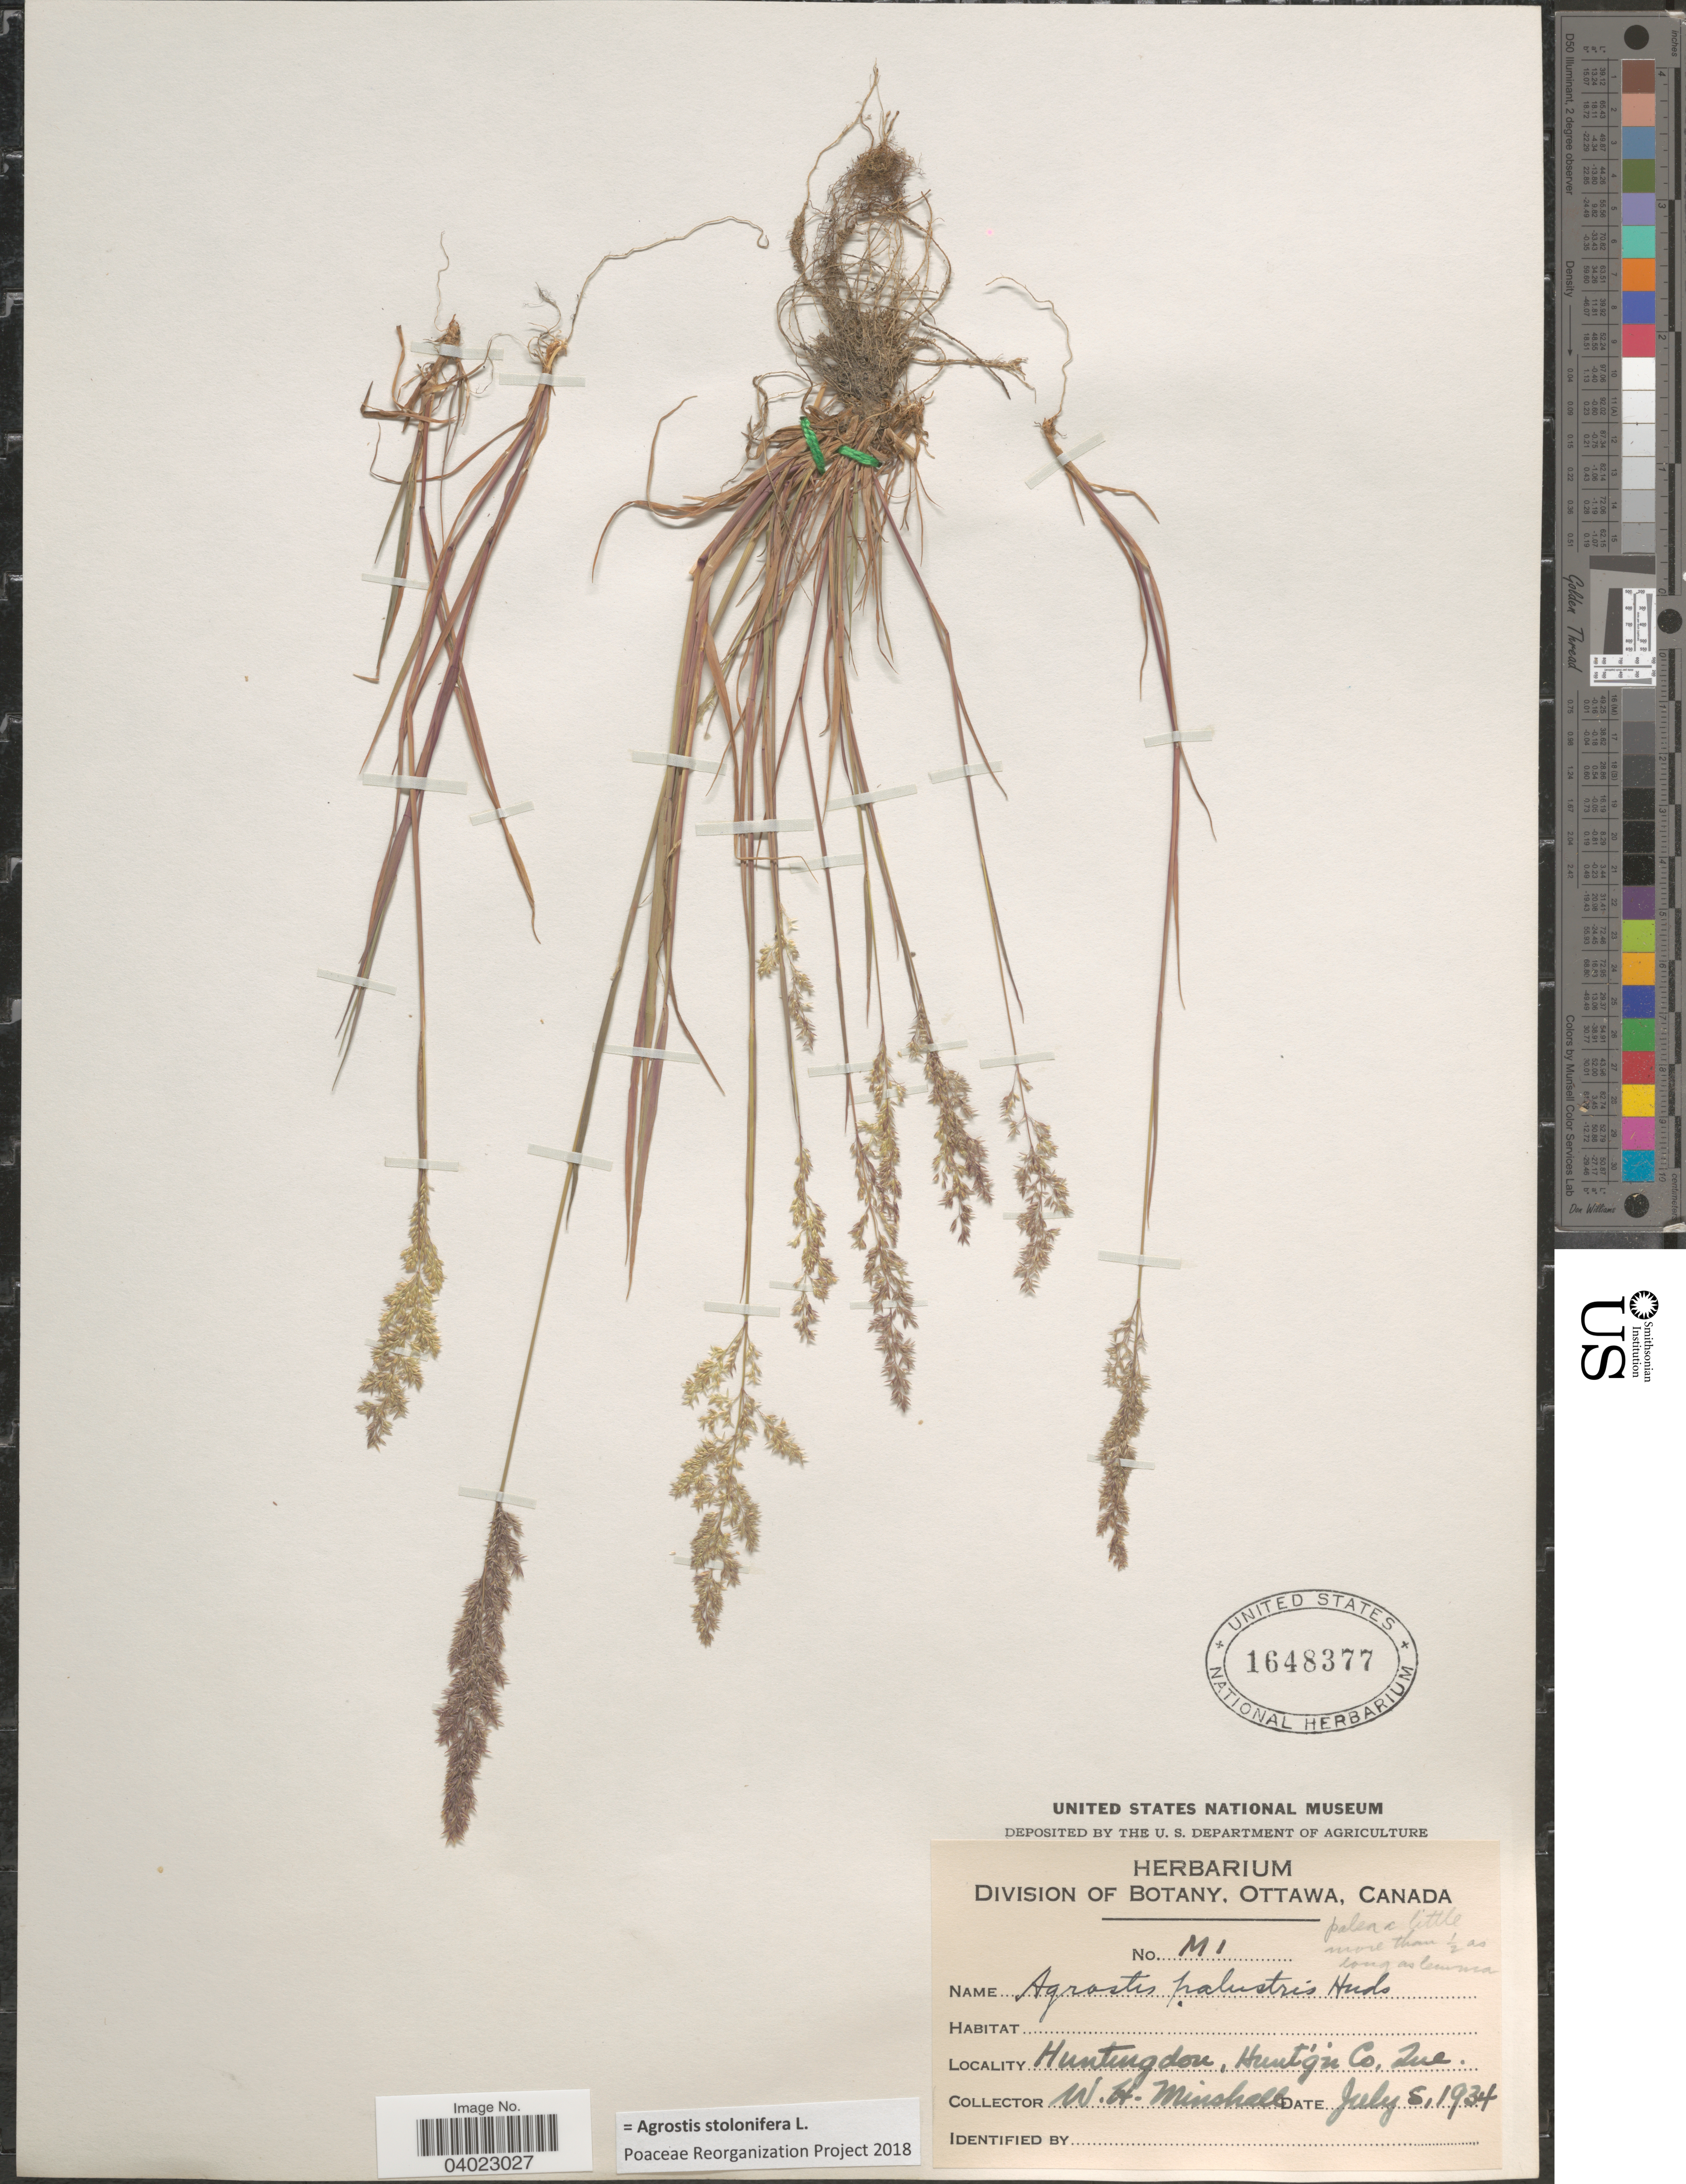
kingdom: Plantae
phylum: Tracheophyta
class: Liliopsida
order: Poales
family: Poaceae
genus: Agrostis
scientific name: Agrostis stolonifera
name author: L.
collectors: W. Minshall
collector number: M1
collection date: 1934-07-05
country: Canada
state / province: Quebec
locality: Huntingdon, Hunt'g'n Co.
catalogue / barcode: US 1648377